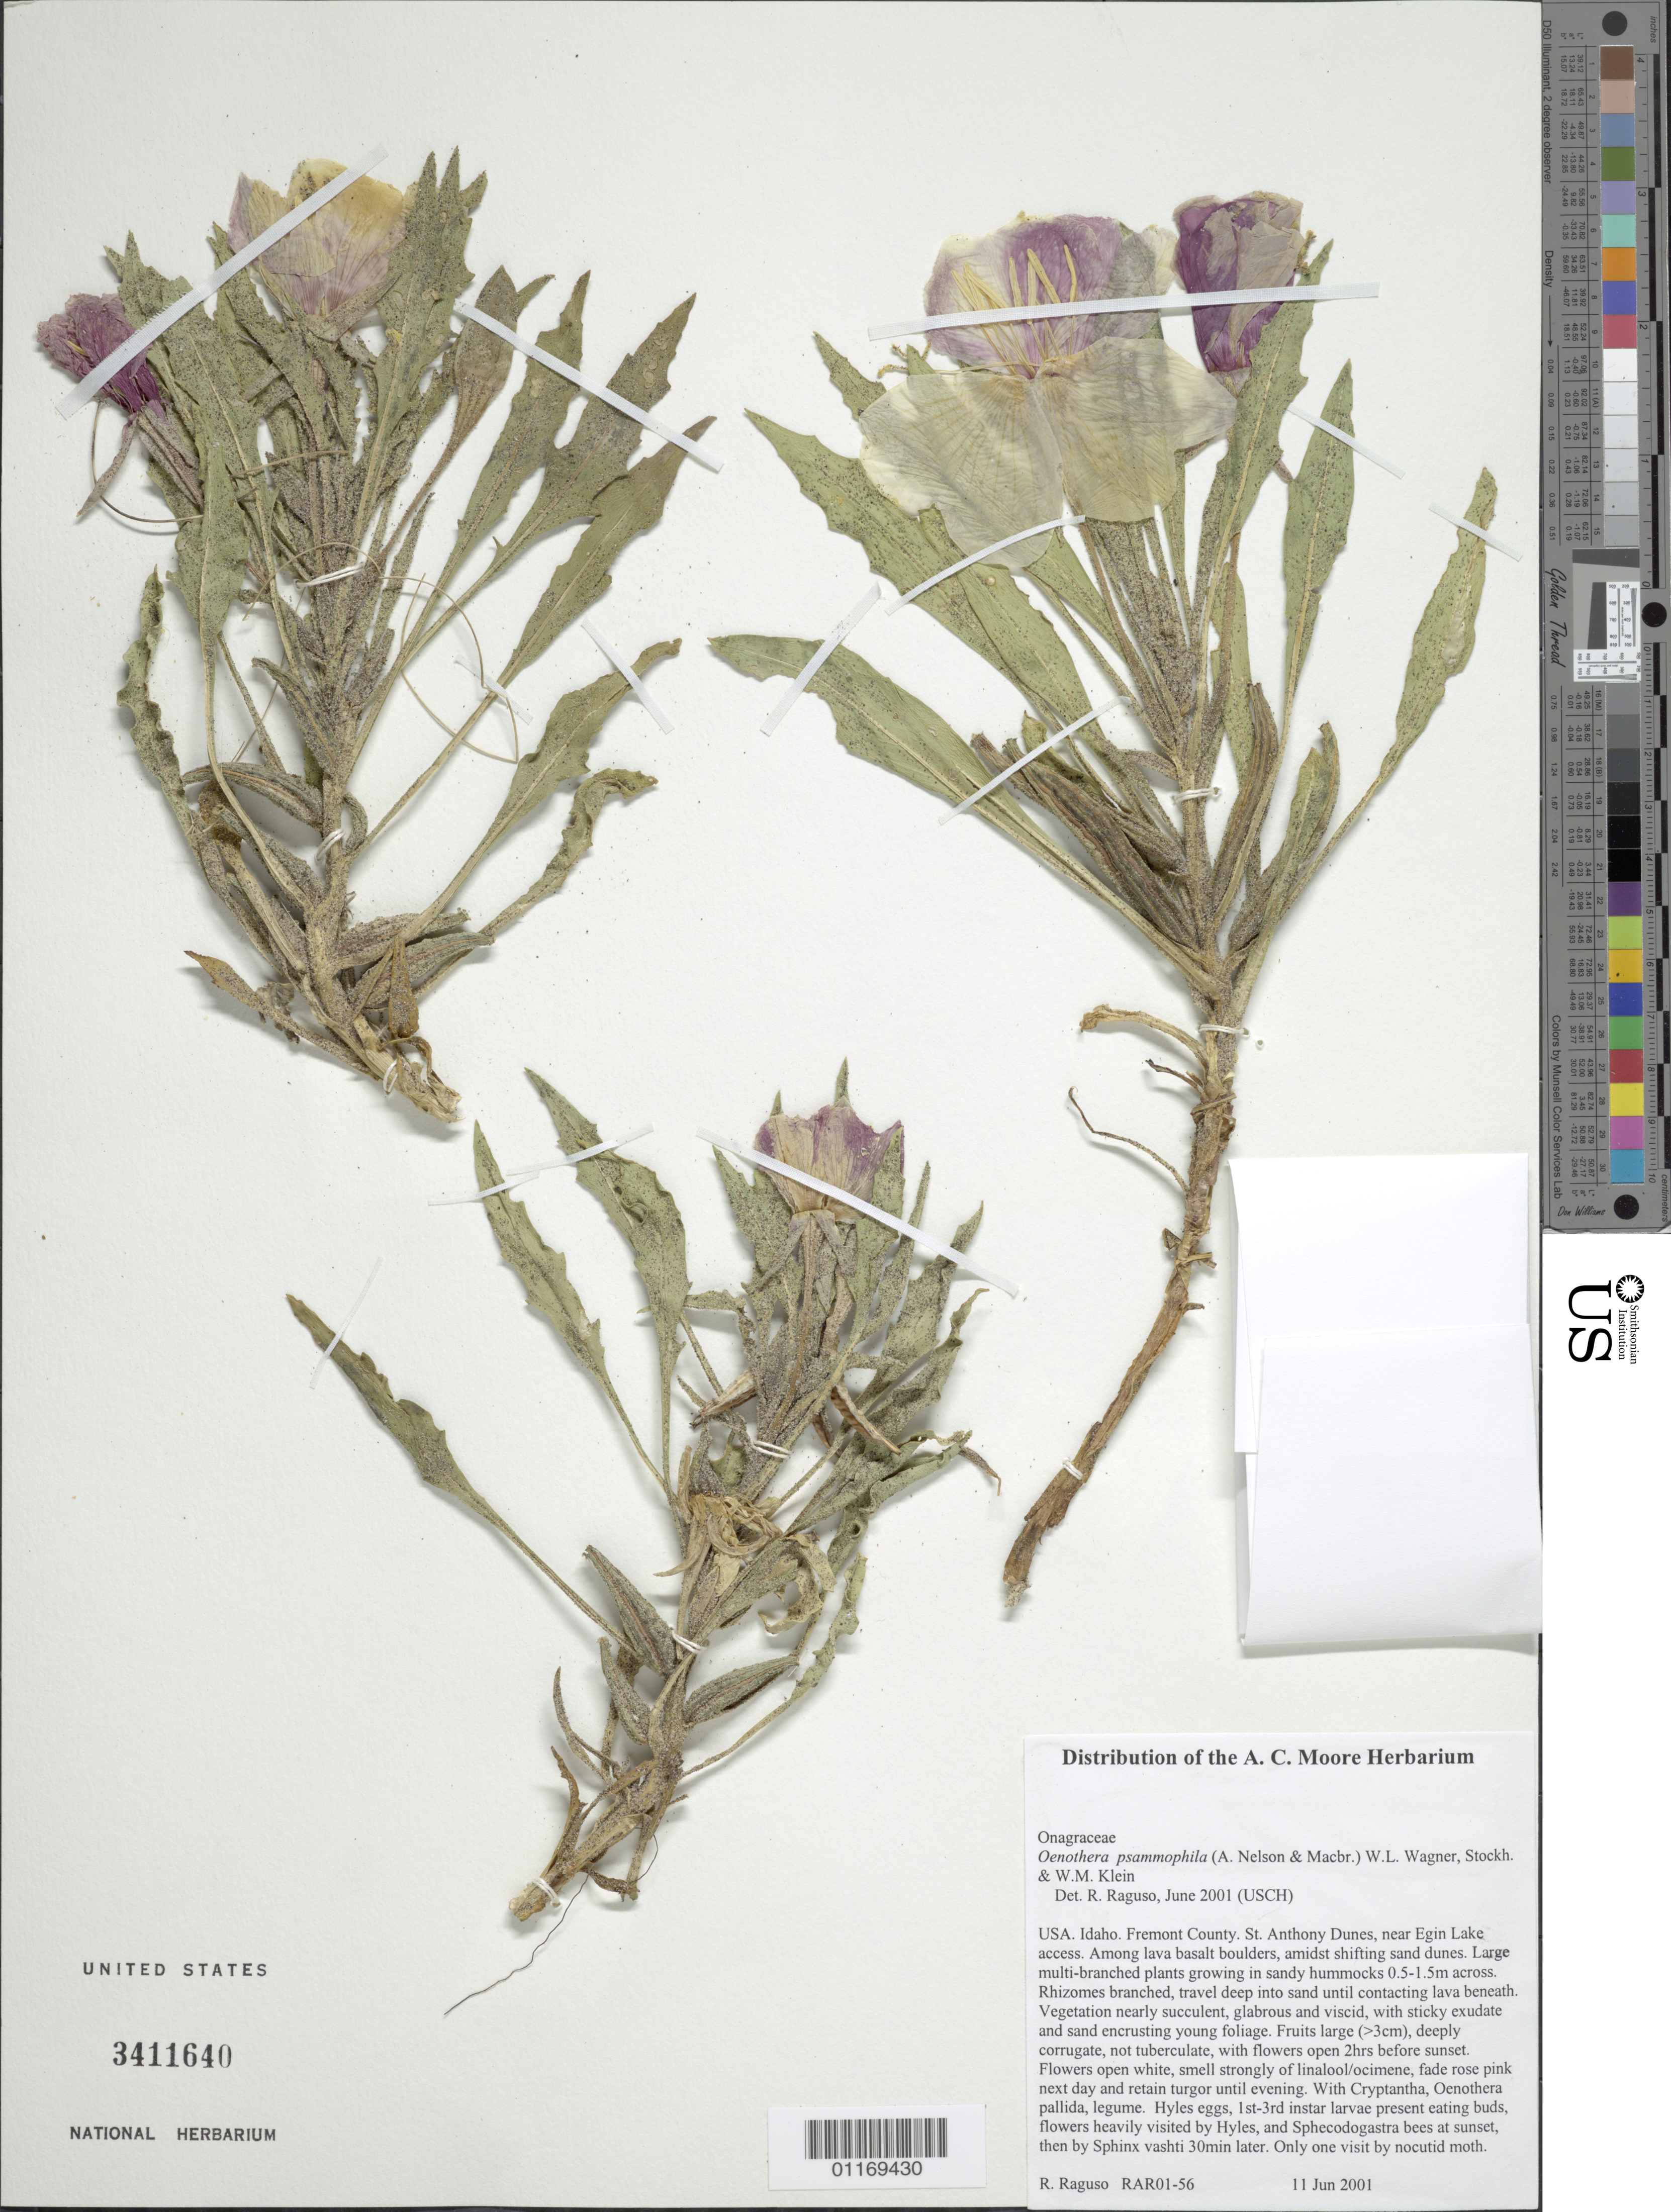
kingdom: Plantae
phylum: Tracheophyta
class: Magnoliopsida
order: Myrtales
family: Onagraceae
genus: Oenothera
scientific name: Oenothera psammophila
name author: (A. Nelson & J.F. Macbr.) W.L. Wagner et al.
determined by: Raguso, Robert A.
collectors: R. Raguso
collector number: RAR01-56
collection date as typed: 11 Jun 2001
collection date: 2001-06-11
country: United States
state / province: Idaho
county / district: Fremont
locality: St. Anthony Dunes, near Egin Lake access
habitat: Among lava basalt boulders, amidst shifting sand dunes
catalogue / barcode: US 3411640